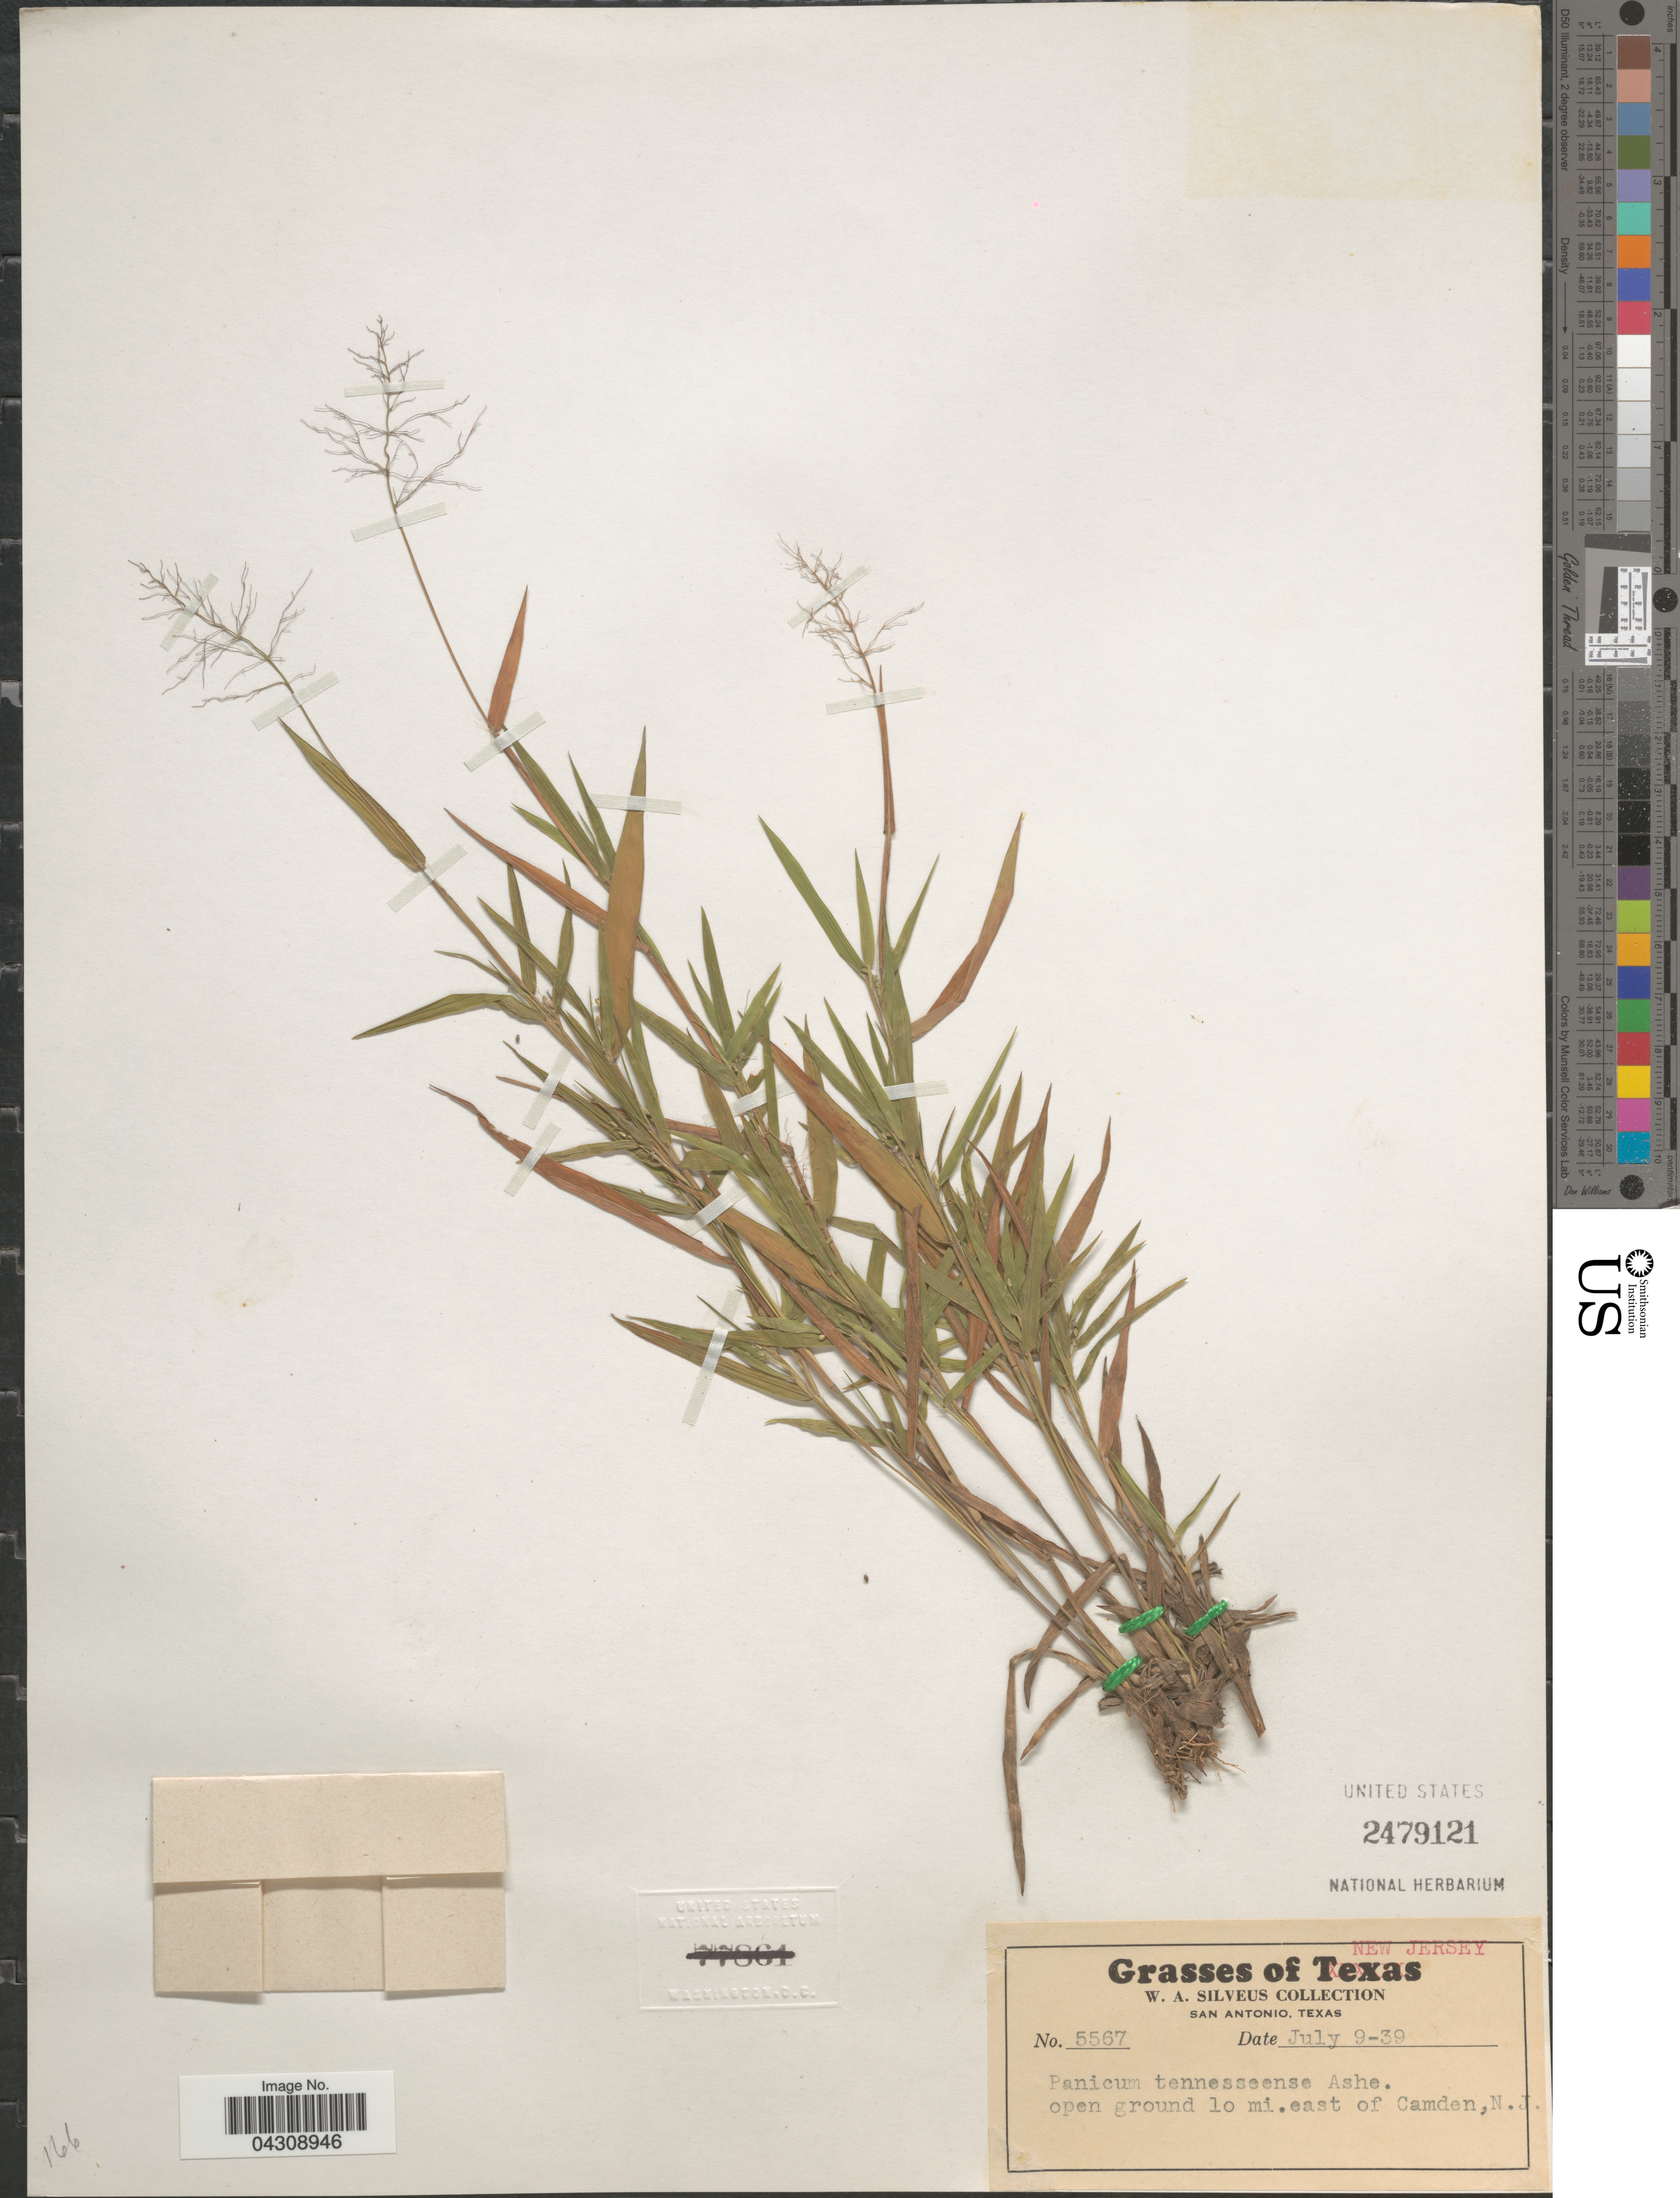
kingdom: Plantae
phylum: Tracheophyta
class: Liliopsida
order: Poales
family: Poaceae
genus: Dichanthelium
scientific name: Dichanthelium acuminatum var. acuminatum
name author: (Sw.) Gould & C.A. Clark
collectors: W. Silveus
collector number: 5567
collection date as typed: Transcribed d/m/y: 9/7/39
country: United States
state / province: New Jersey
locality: Open ground 10 mi. east of Camden.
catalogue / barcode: US 2479121